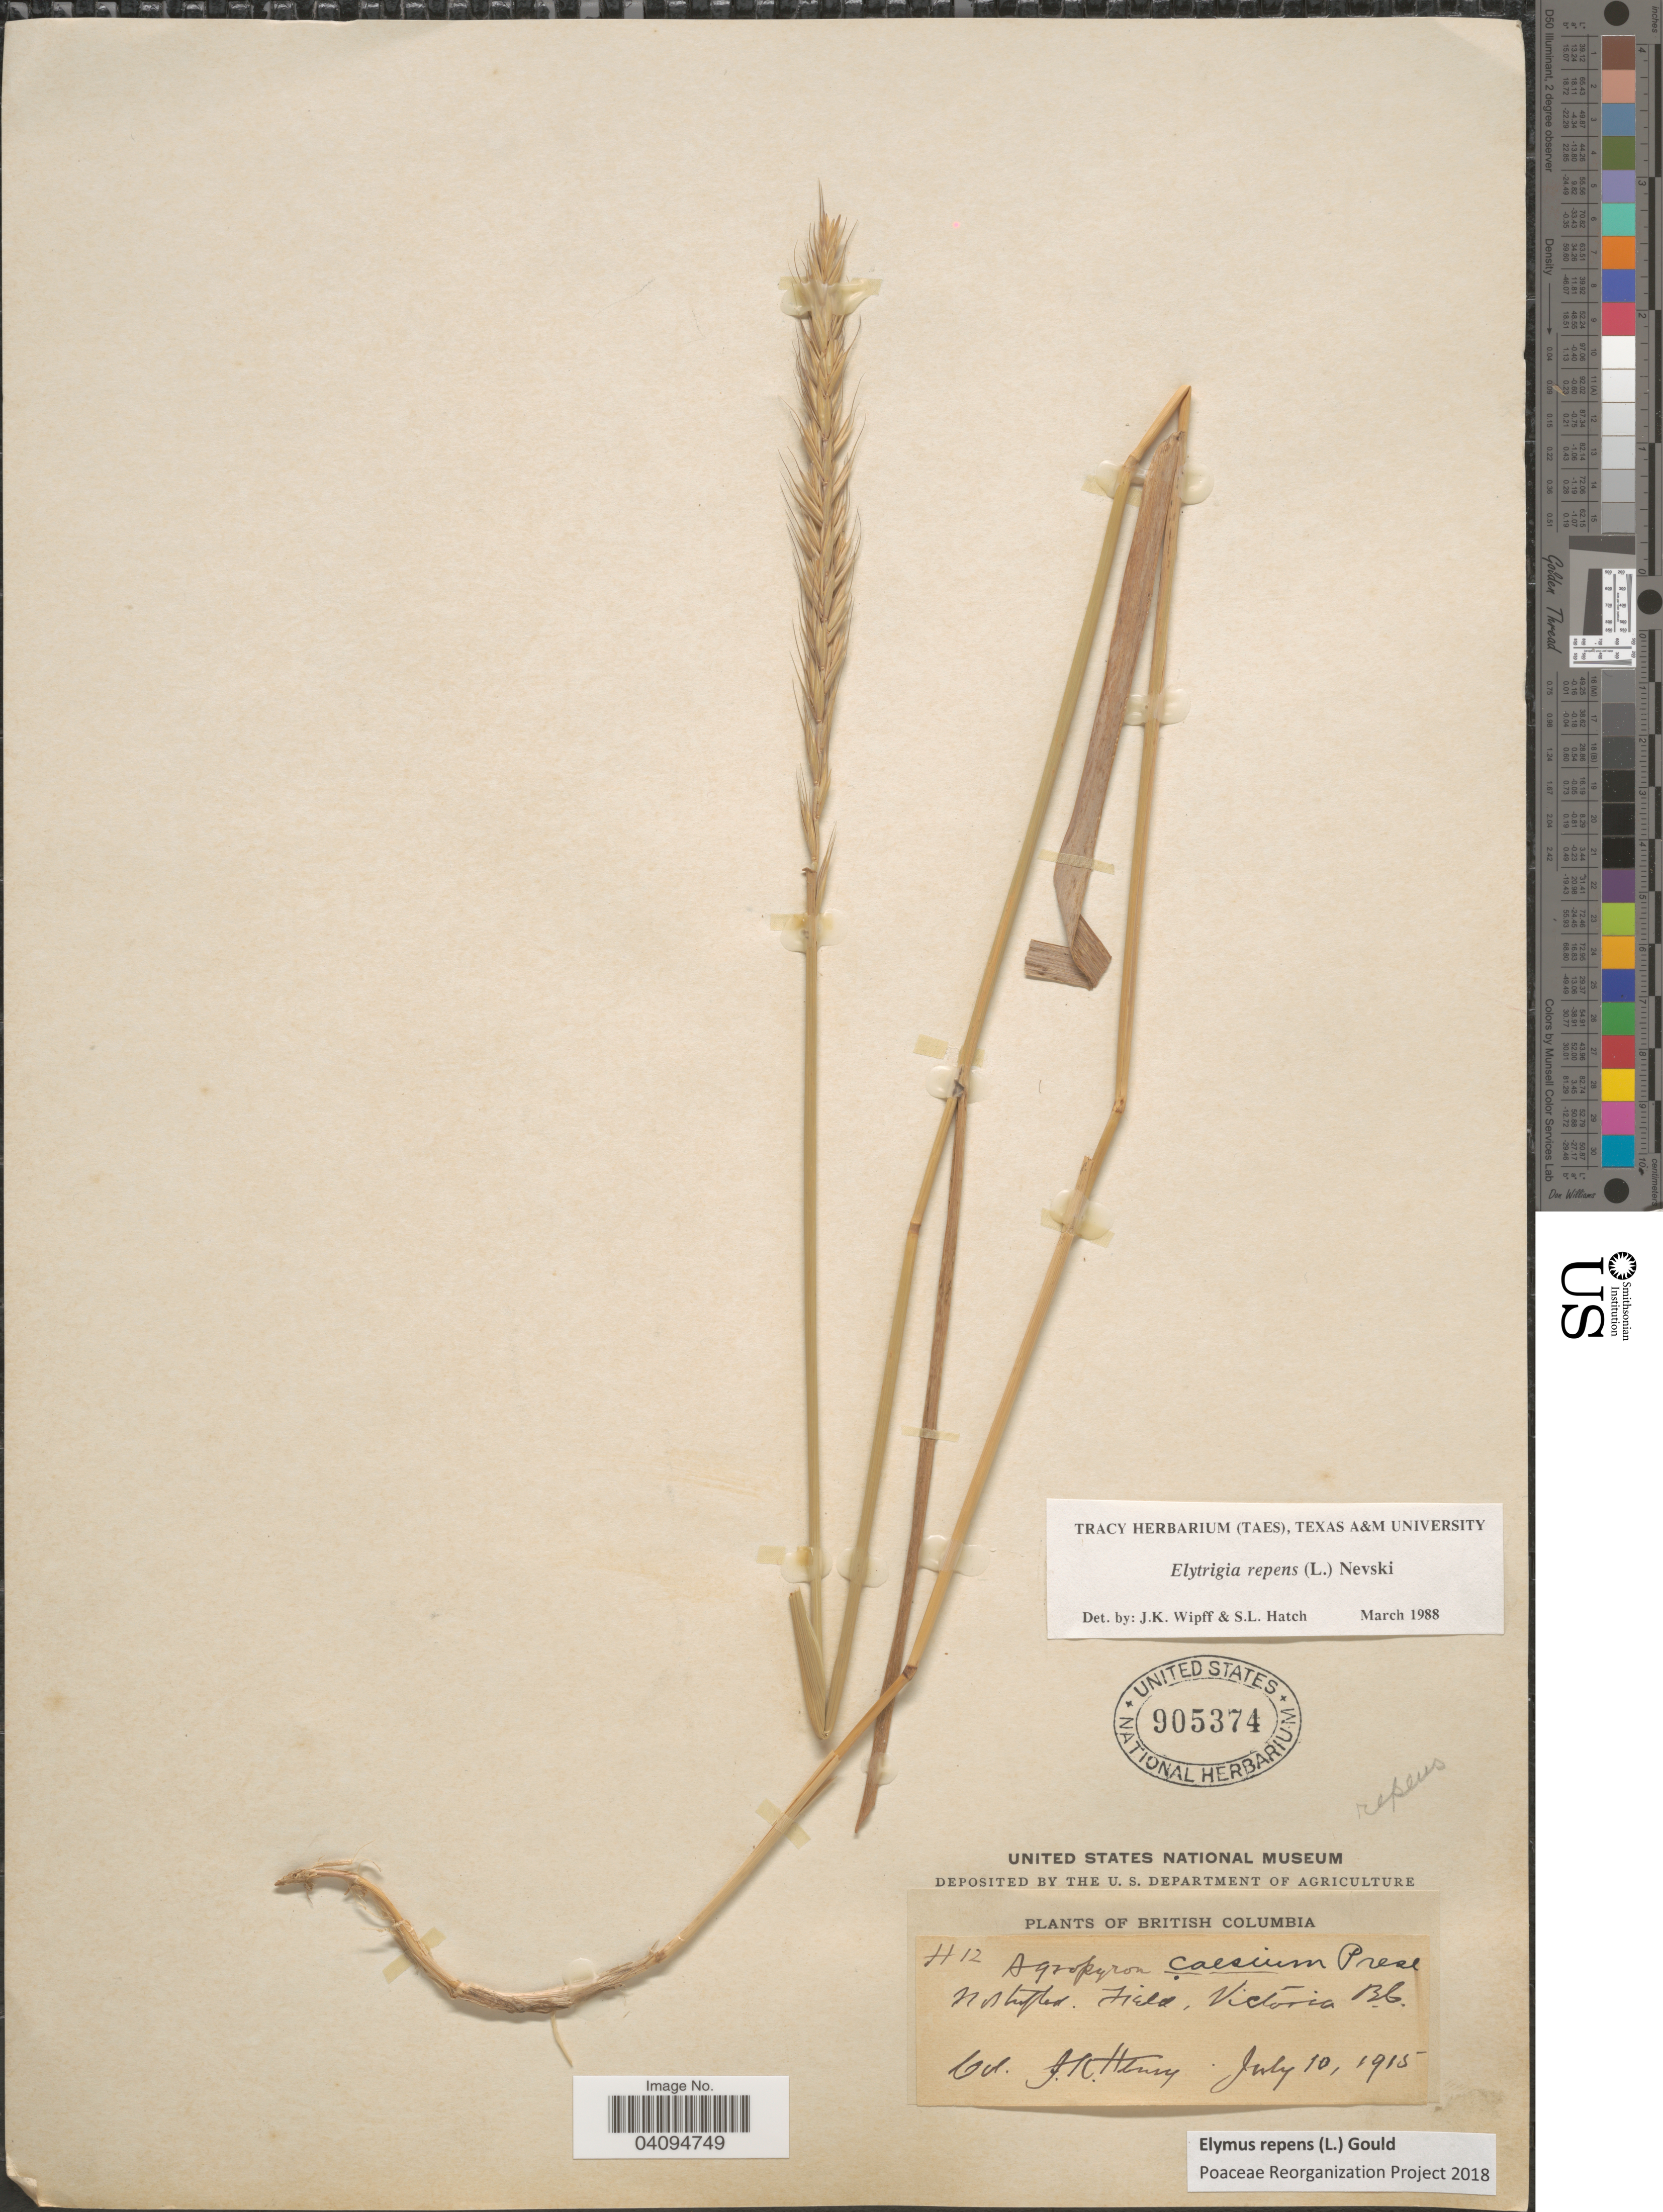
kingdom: Plantae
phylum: Tracheophyta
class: Liliopsida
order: Poales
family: Poaceae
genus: Elymus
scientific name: Elymus repens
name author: (L.) Gould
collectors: J. K. Henry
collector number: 12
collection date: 1915-07-10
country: Canada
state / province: British Columbia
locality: Field, Victoria.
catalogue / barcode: US 905374